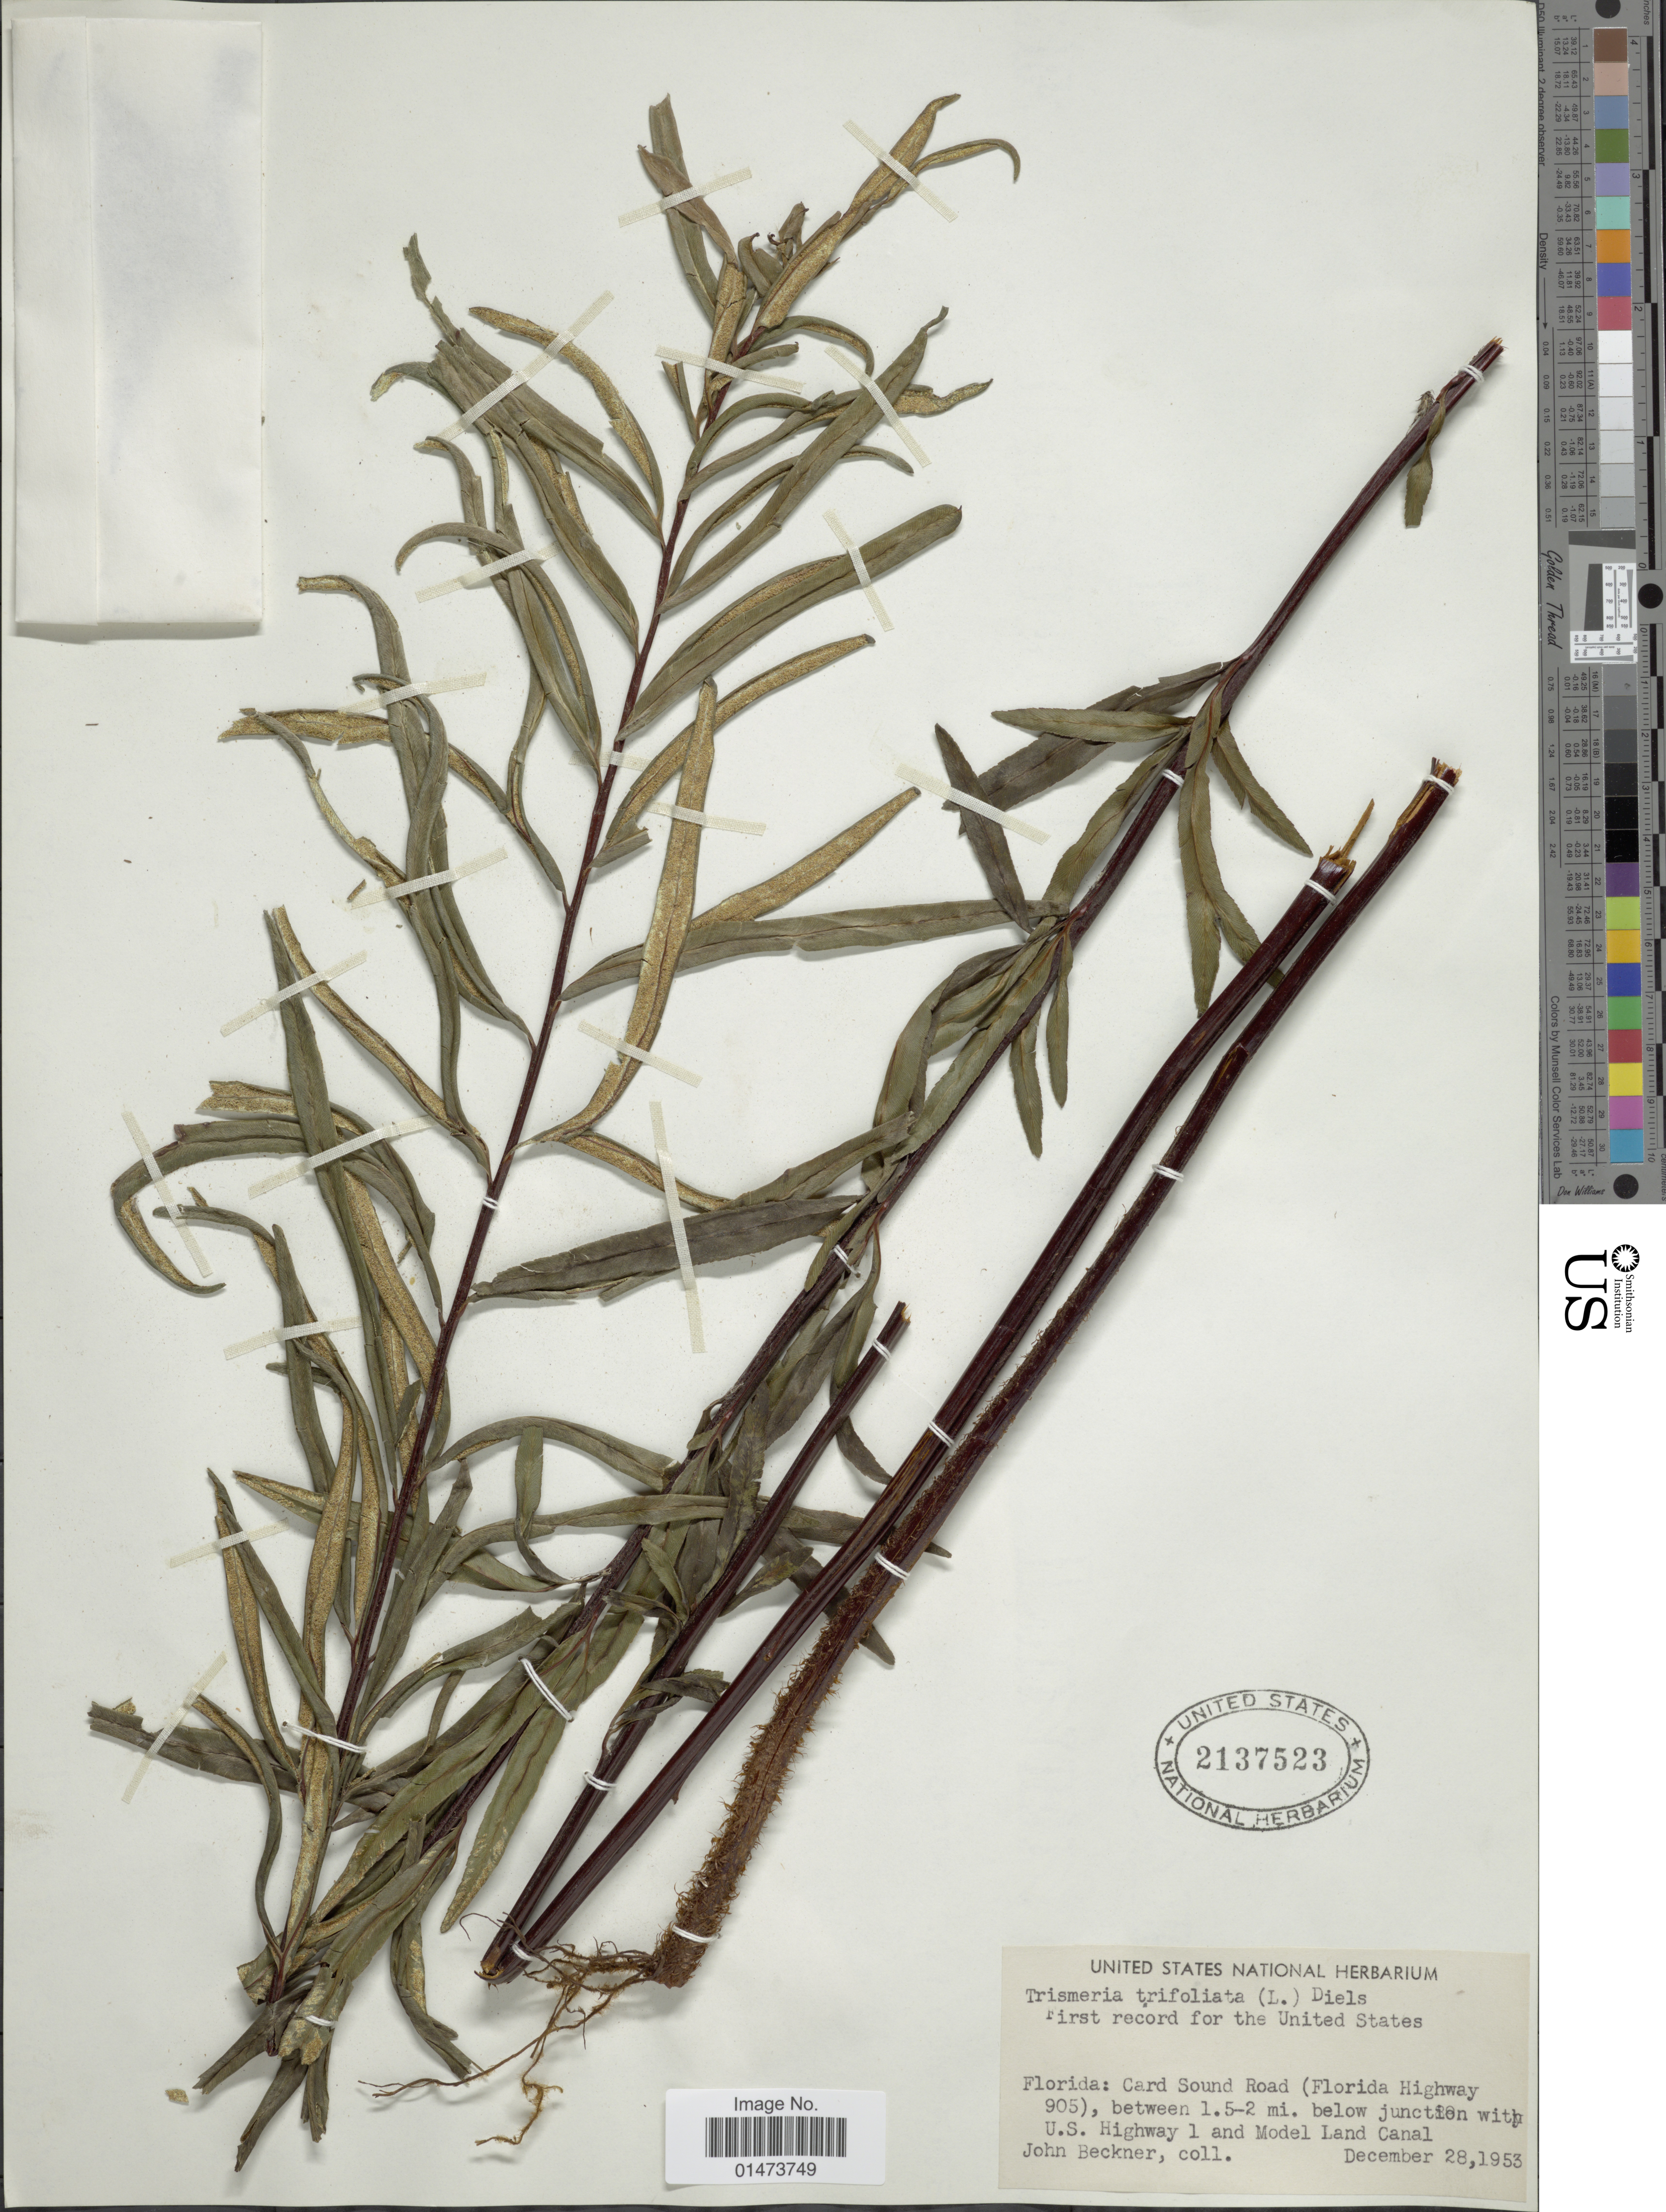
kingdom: Plantae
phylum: Tracheophyta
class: Polypodiopsida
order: Polypodiales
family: Pteridaceae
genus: Pityrogramma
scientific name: Pityrogramma trifoliata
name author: (L.) R.M. Tryon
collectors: J. Beckner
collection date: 1953-12-28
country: United States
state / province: Florida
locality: Card Sound Road (Florida Highway 905), between 1.5-2 mi. below junction with U.S. Highway 1 and Model Land Canal.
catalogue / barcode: US 2137523